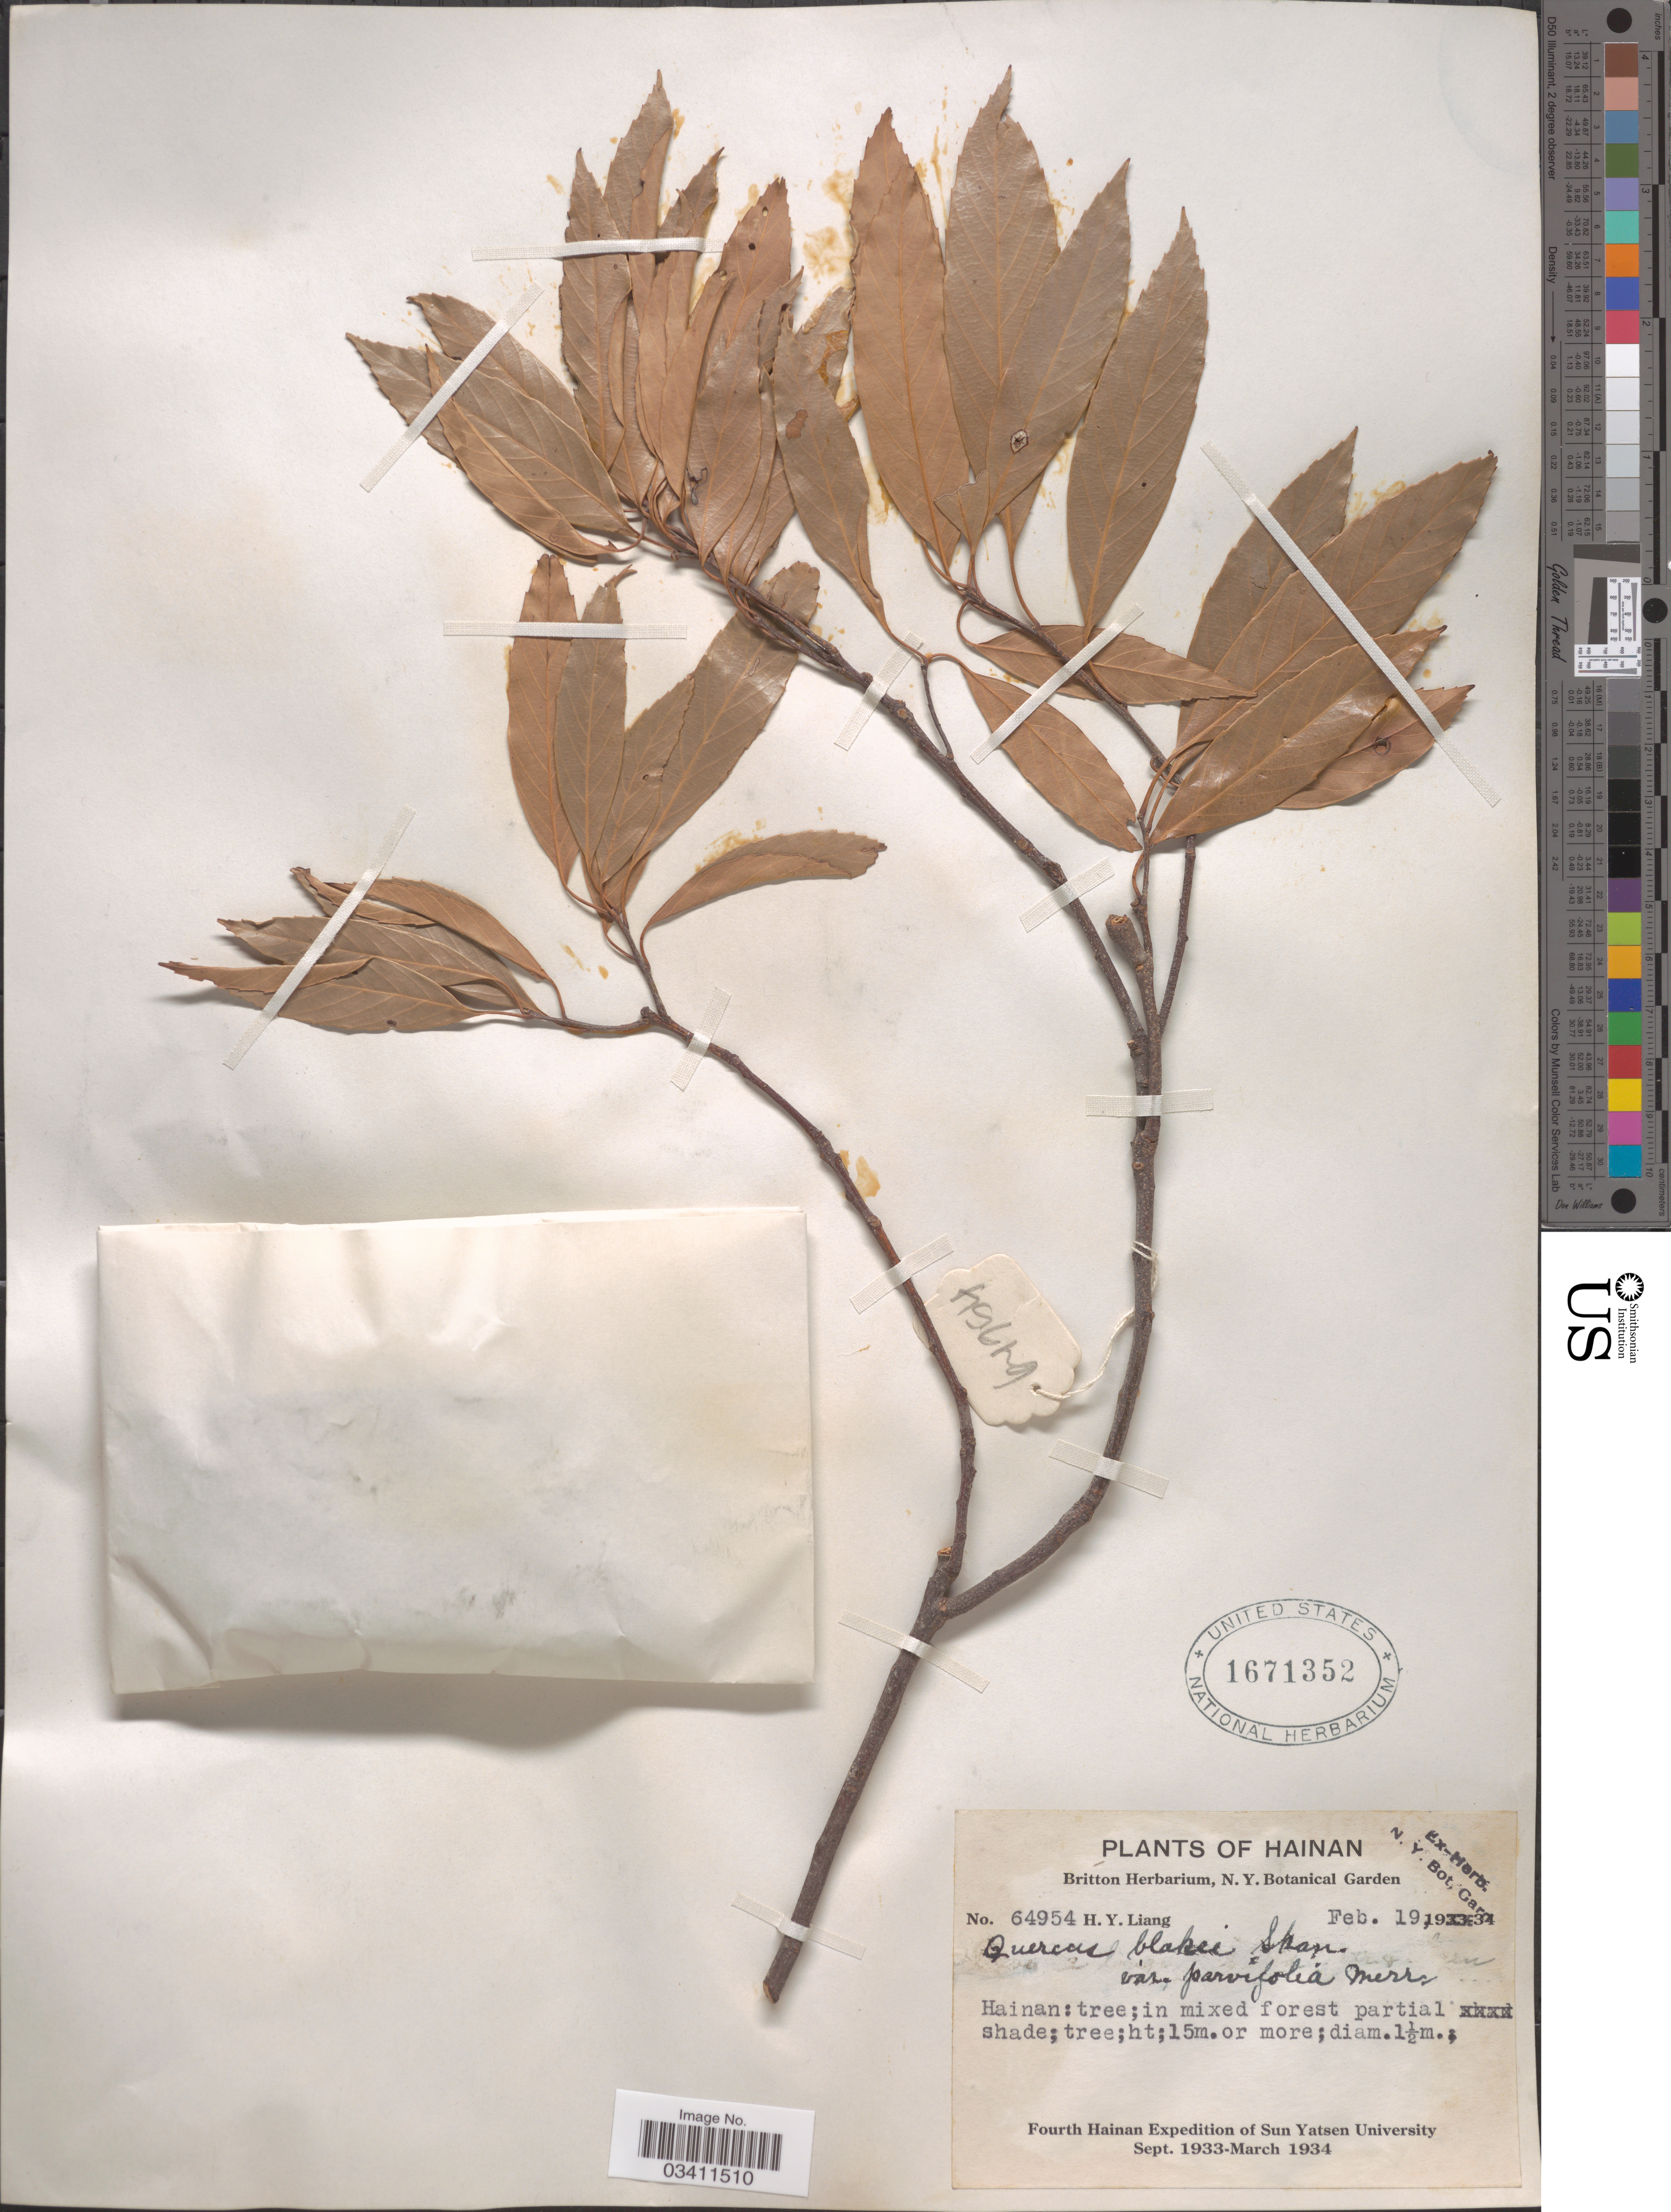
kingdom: Plantae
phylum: Tracheophyta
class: Magnoliopsida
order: Fagales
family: Fagaceae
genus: Quercus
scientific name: Quercus blakei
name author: Skan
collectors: H. Y. Liang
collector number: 64954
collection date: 1934-02-19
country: China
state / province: Hainan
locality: Hainan.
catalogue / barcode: US 1671352